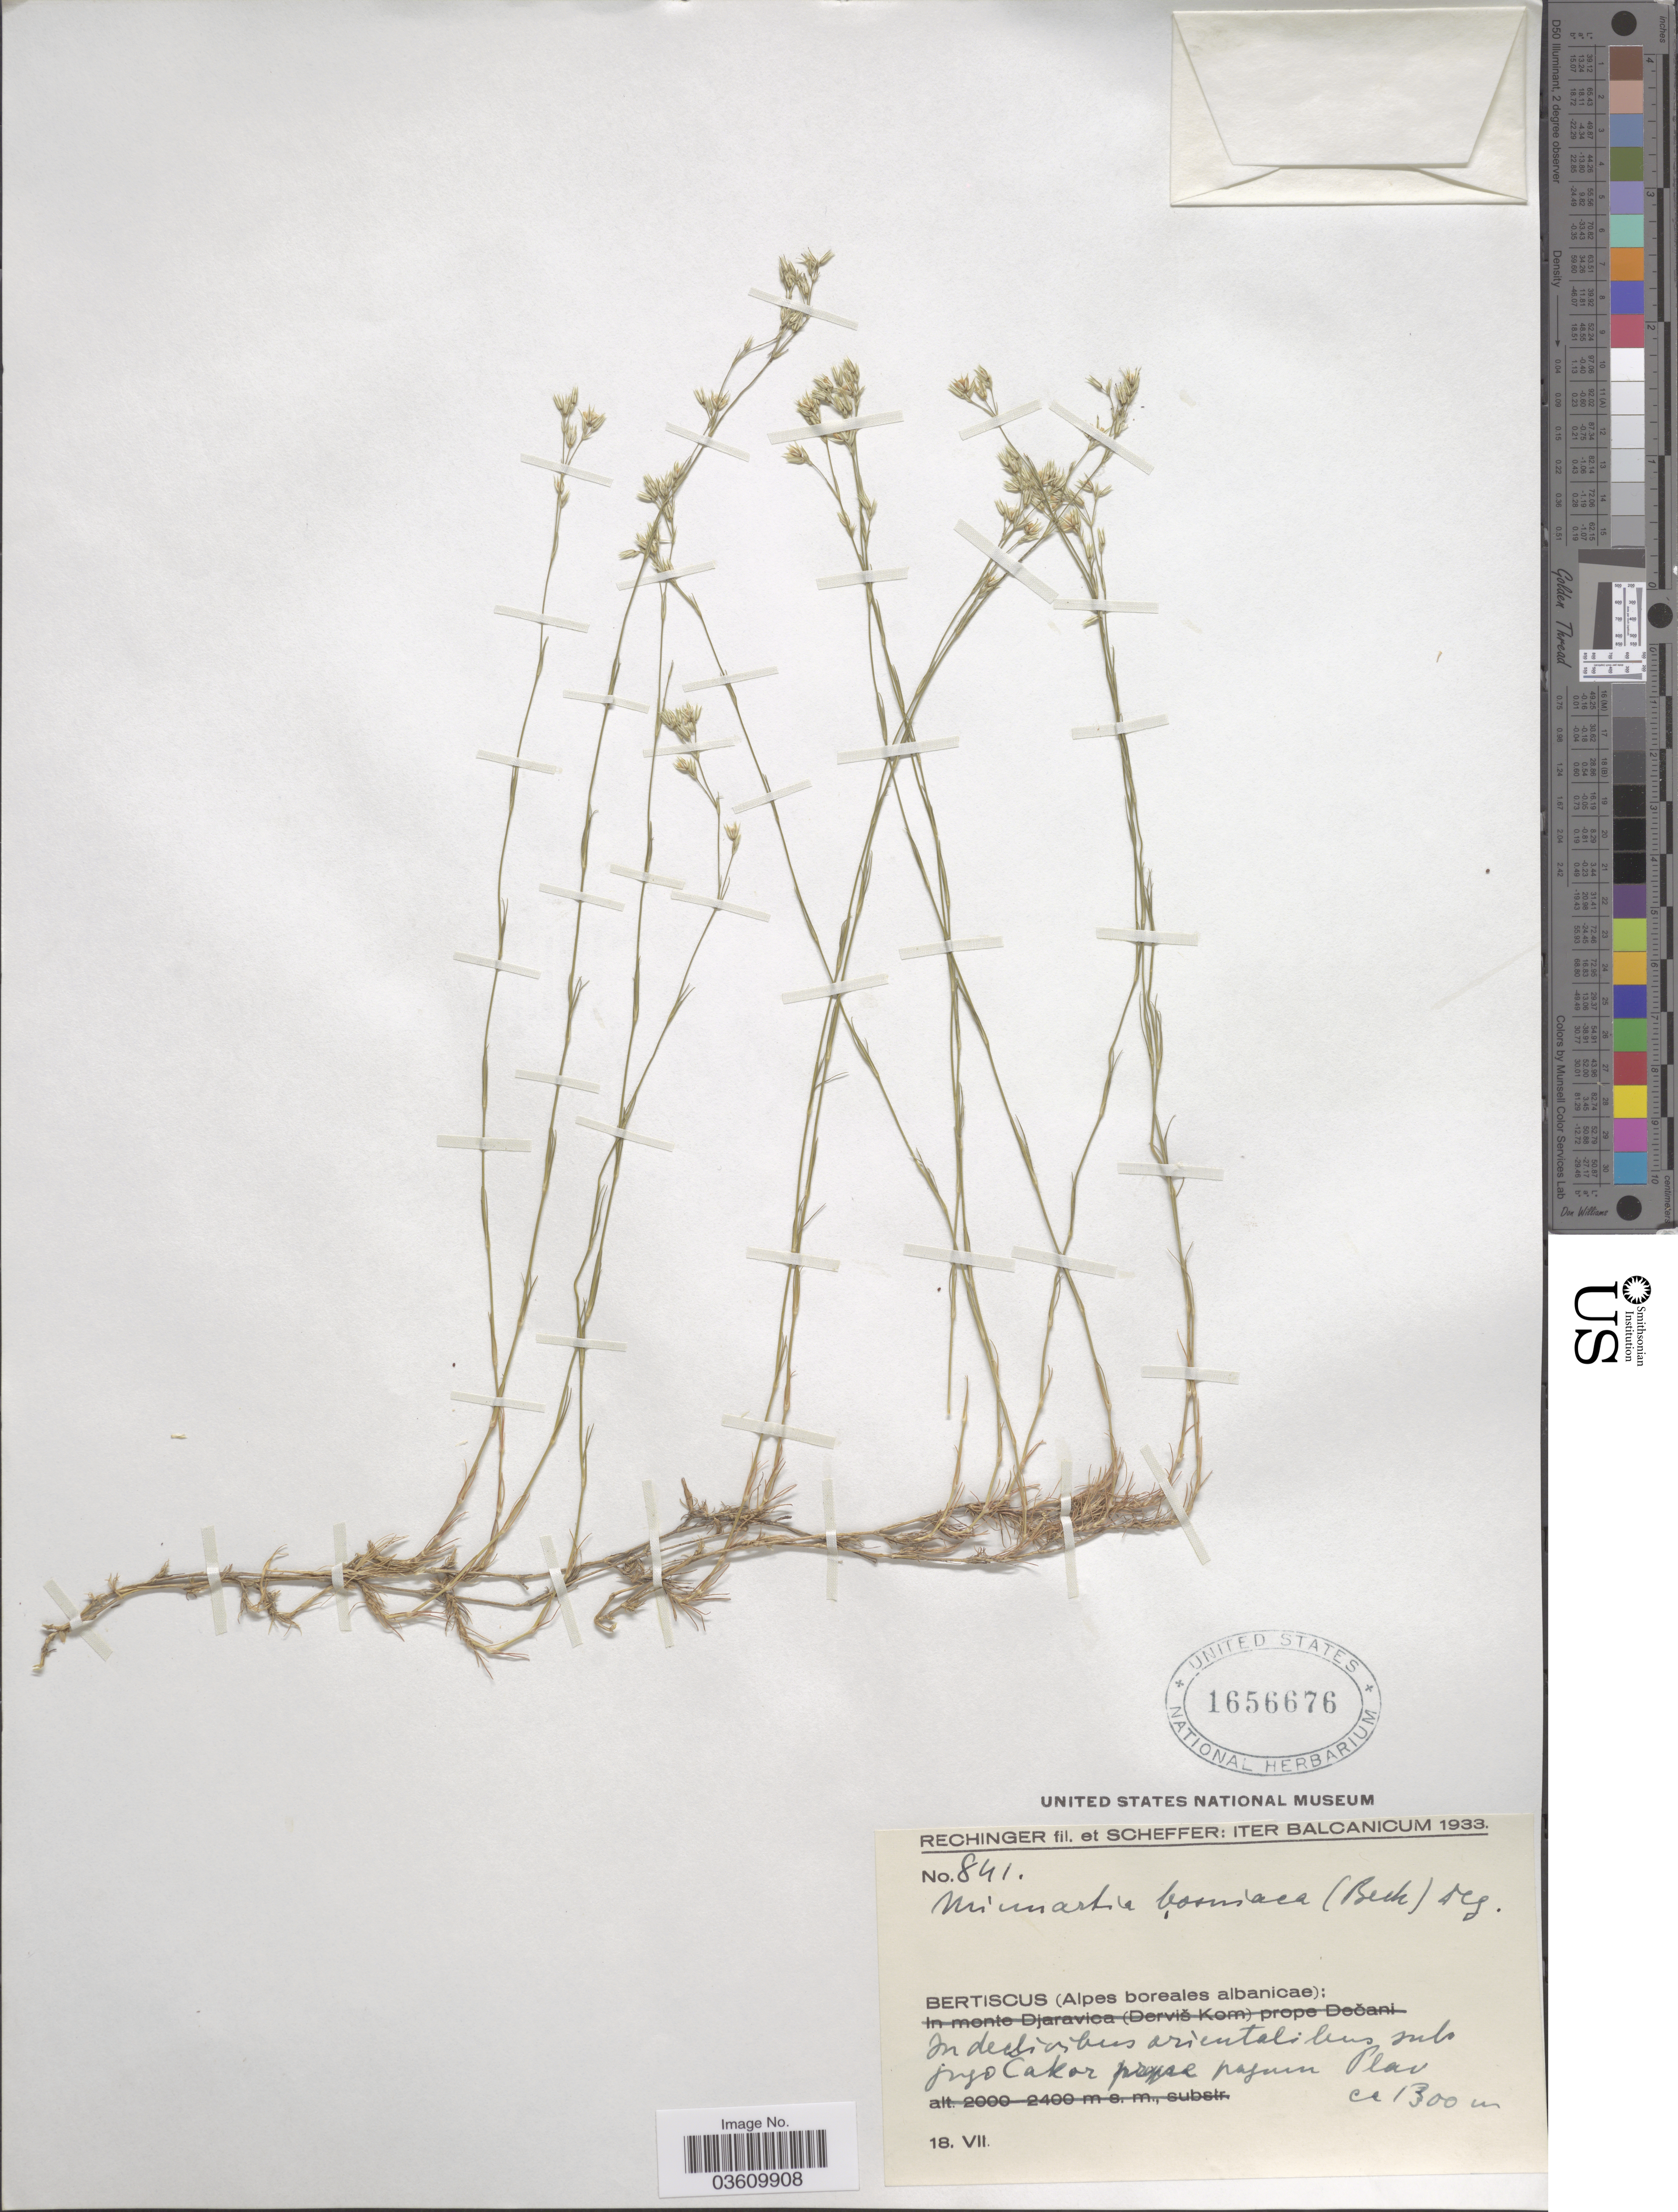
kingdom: Plantae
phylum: Tracheophyta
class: Magnoliopsida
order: Caryophyllales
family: Caryophyllaceae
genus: Minuartia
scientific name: Minuartia bosniaca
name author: (Beck) K. Malý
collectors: -- Rechinger & Scheffer, --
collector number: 841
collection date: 1933-07-18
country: Albania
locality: Bertiscus (Alpes boreales albanicae): In declivibus orientalibus sub jugo Cakor prope pagum Plav.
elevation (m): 1300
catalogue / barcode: US 1656676